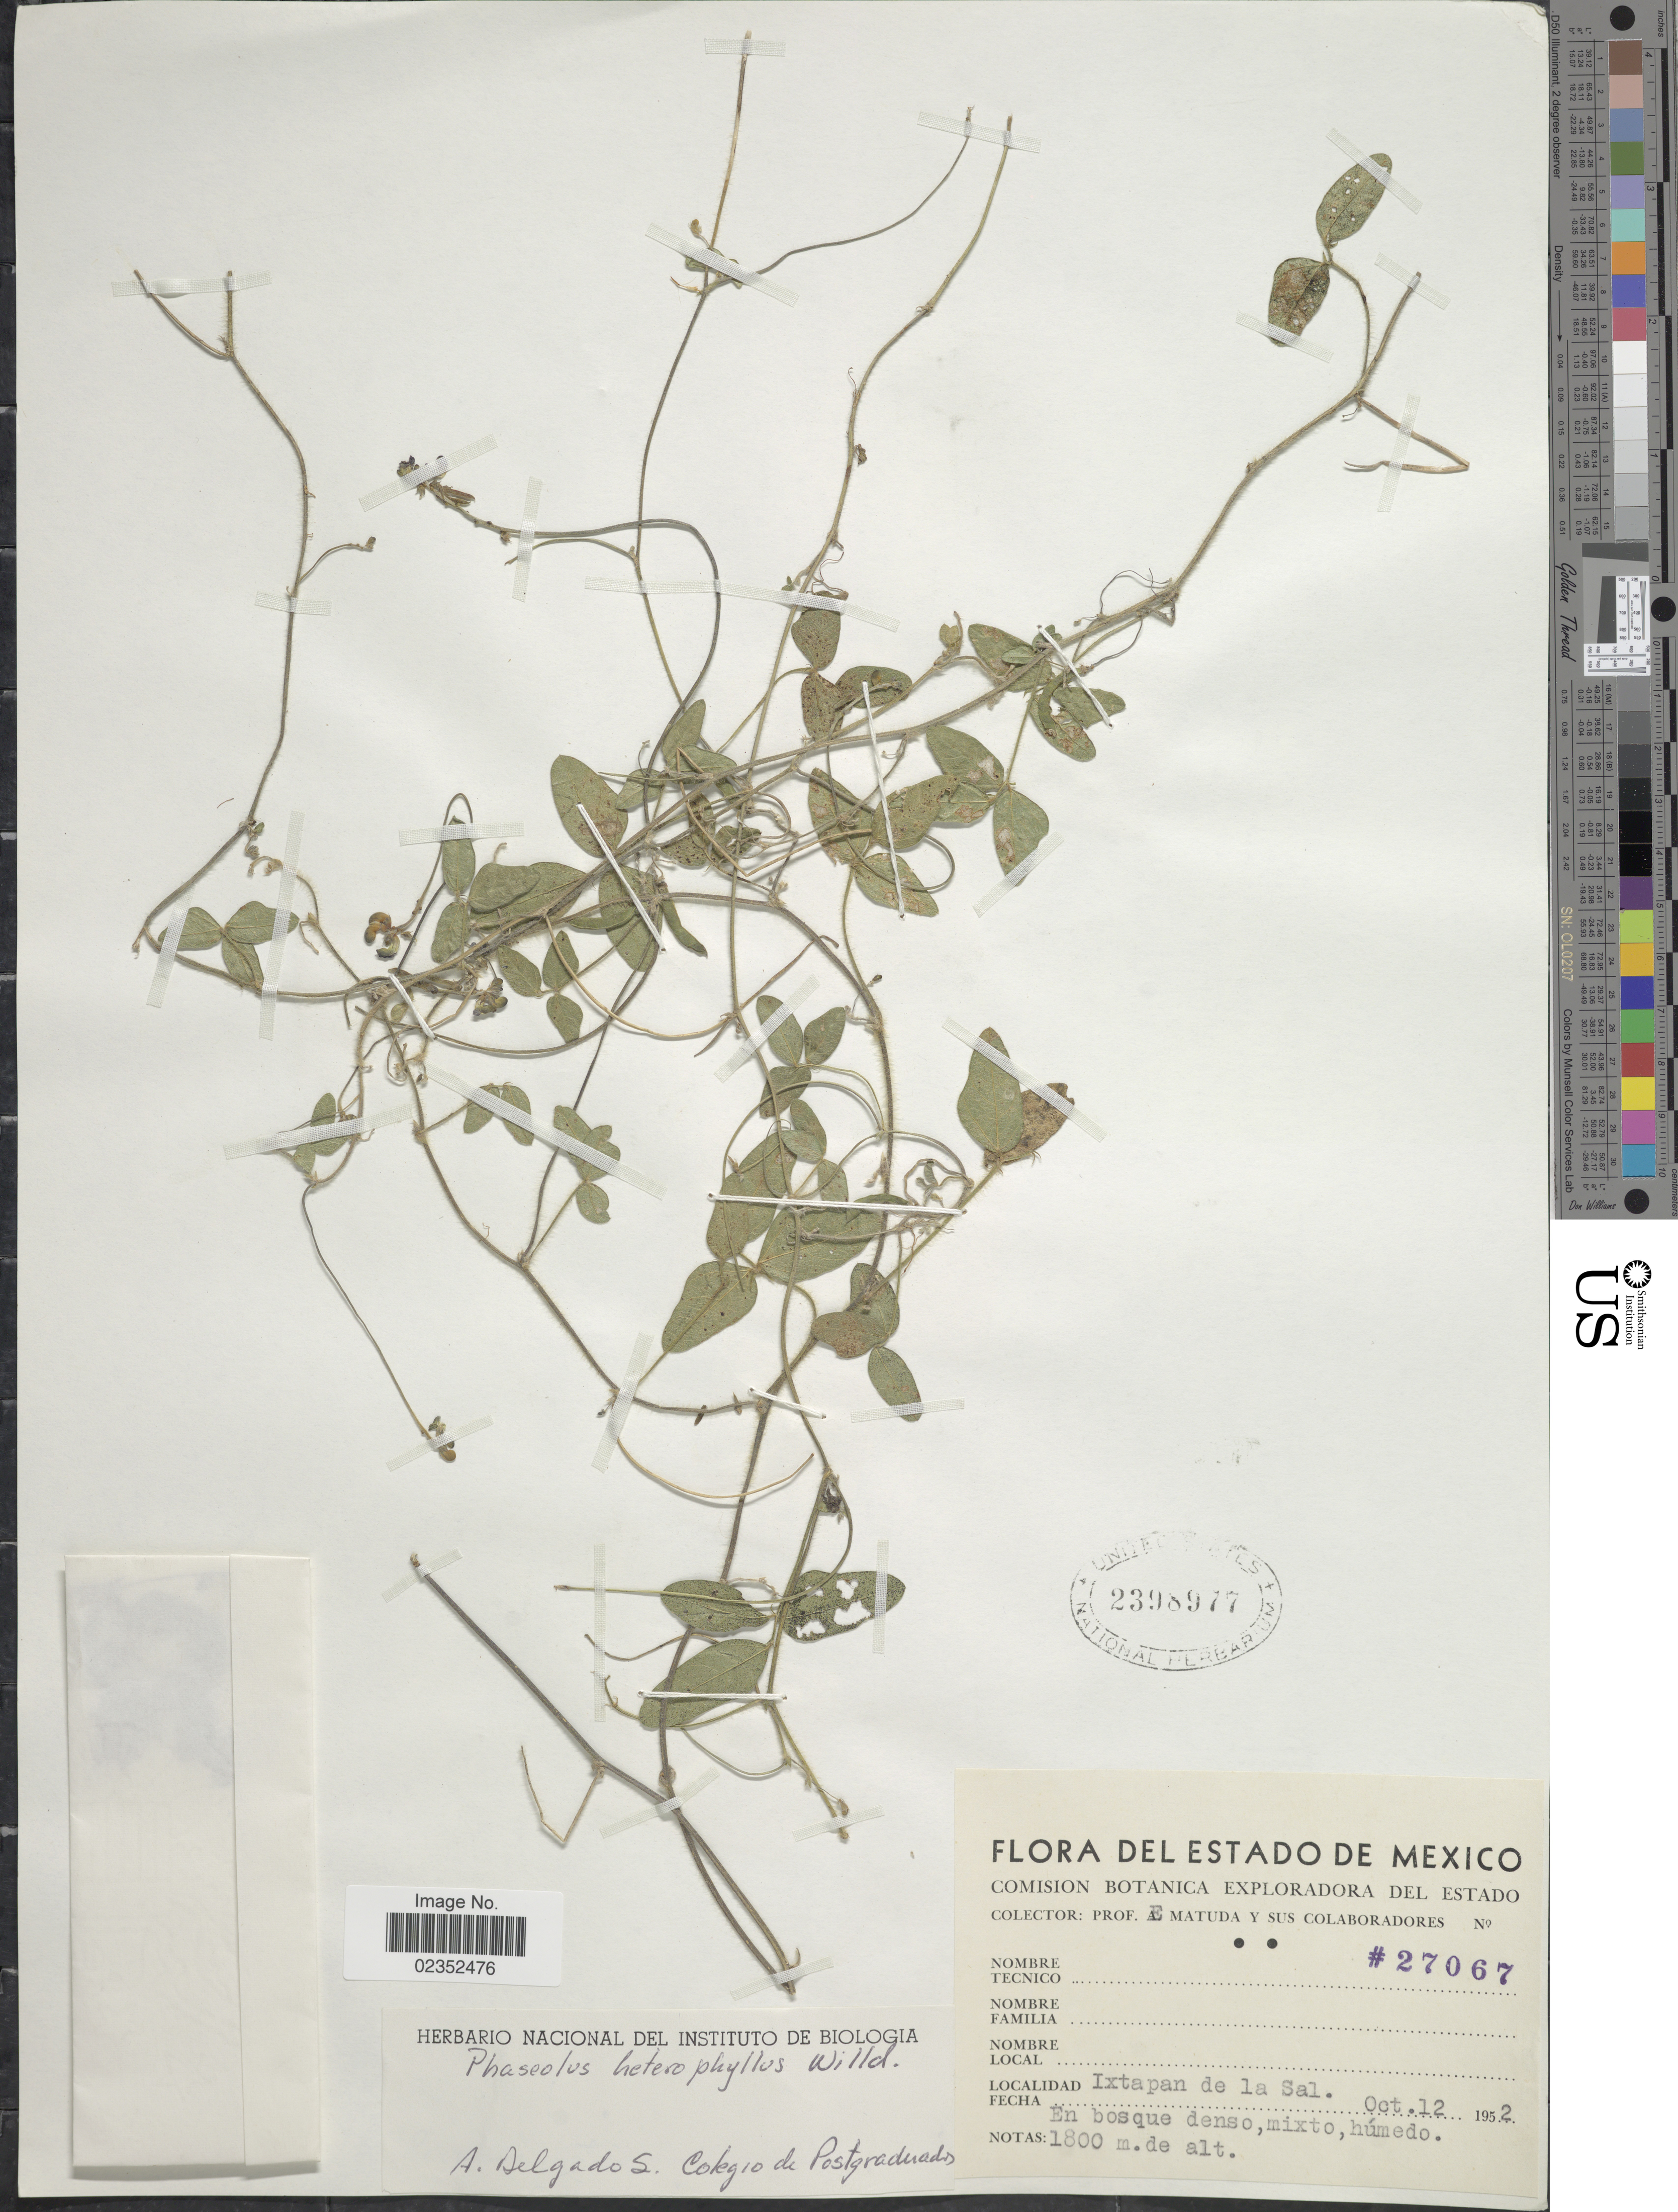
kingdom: Plantae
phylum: Tracheophyta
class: Magnoliopsida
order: Fabales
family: Fabaceae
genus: Macroptilium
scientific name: Macroptilium gibbosifolium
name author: (Ortega) A. Delgado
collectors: E. Matuda & Sus Colaboradores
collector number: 27067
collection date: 1952-10-12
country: Mexico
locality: Ixtapan de la Sal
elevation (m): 1800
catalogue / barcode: US 2398977